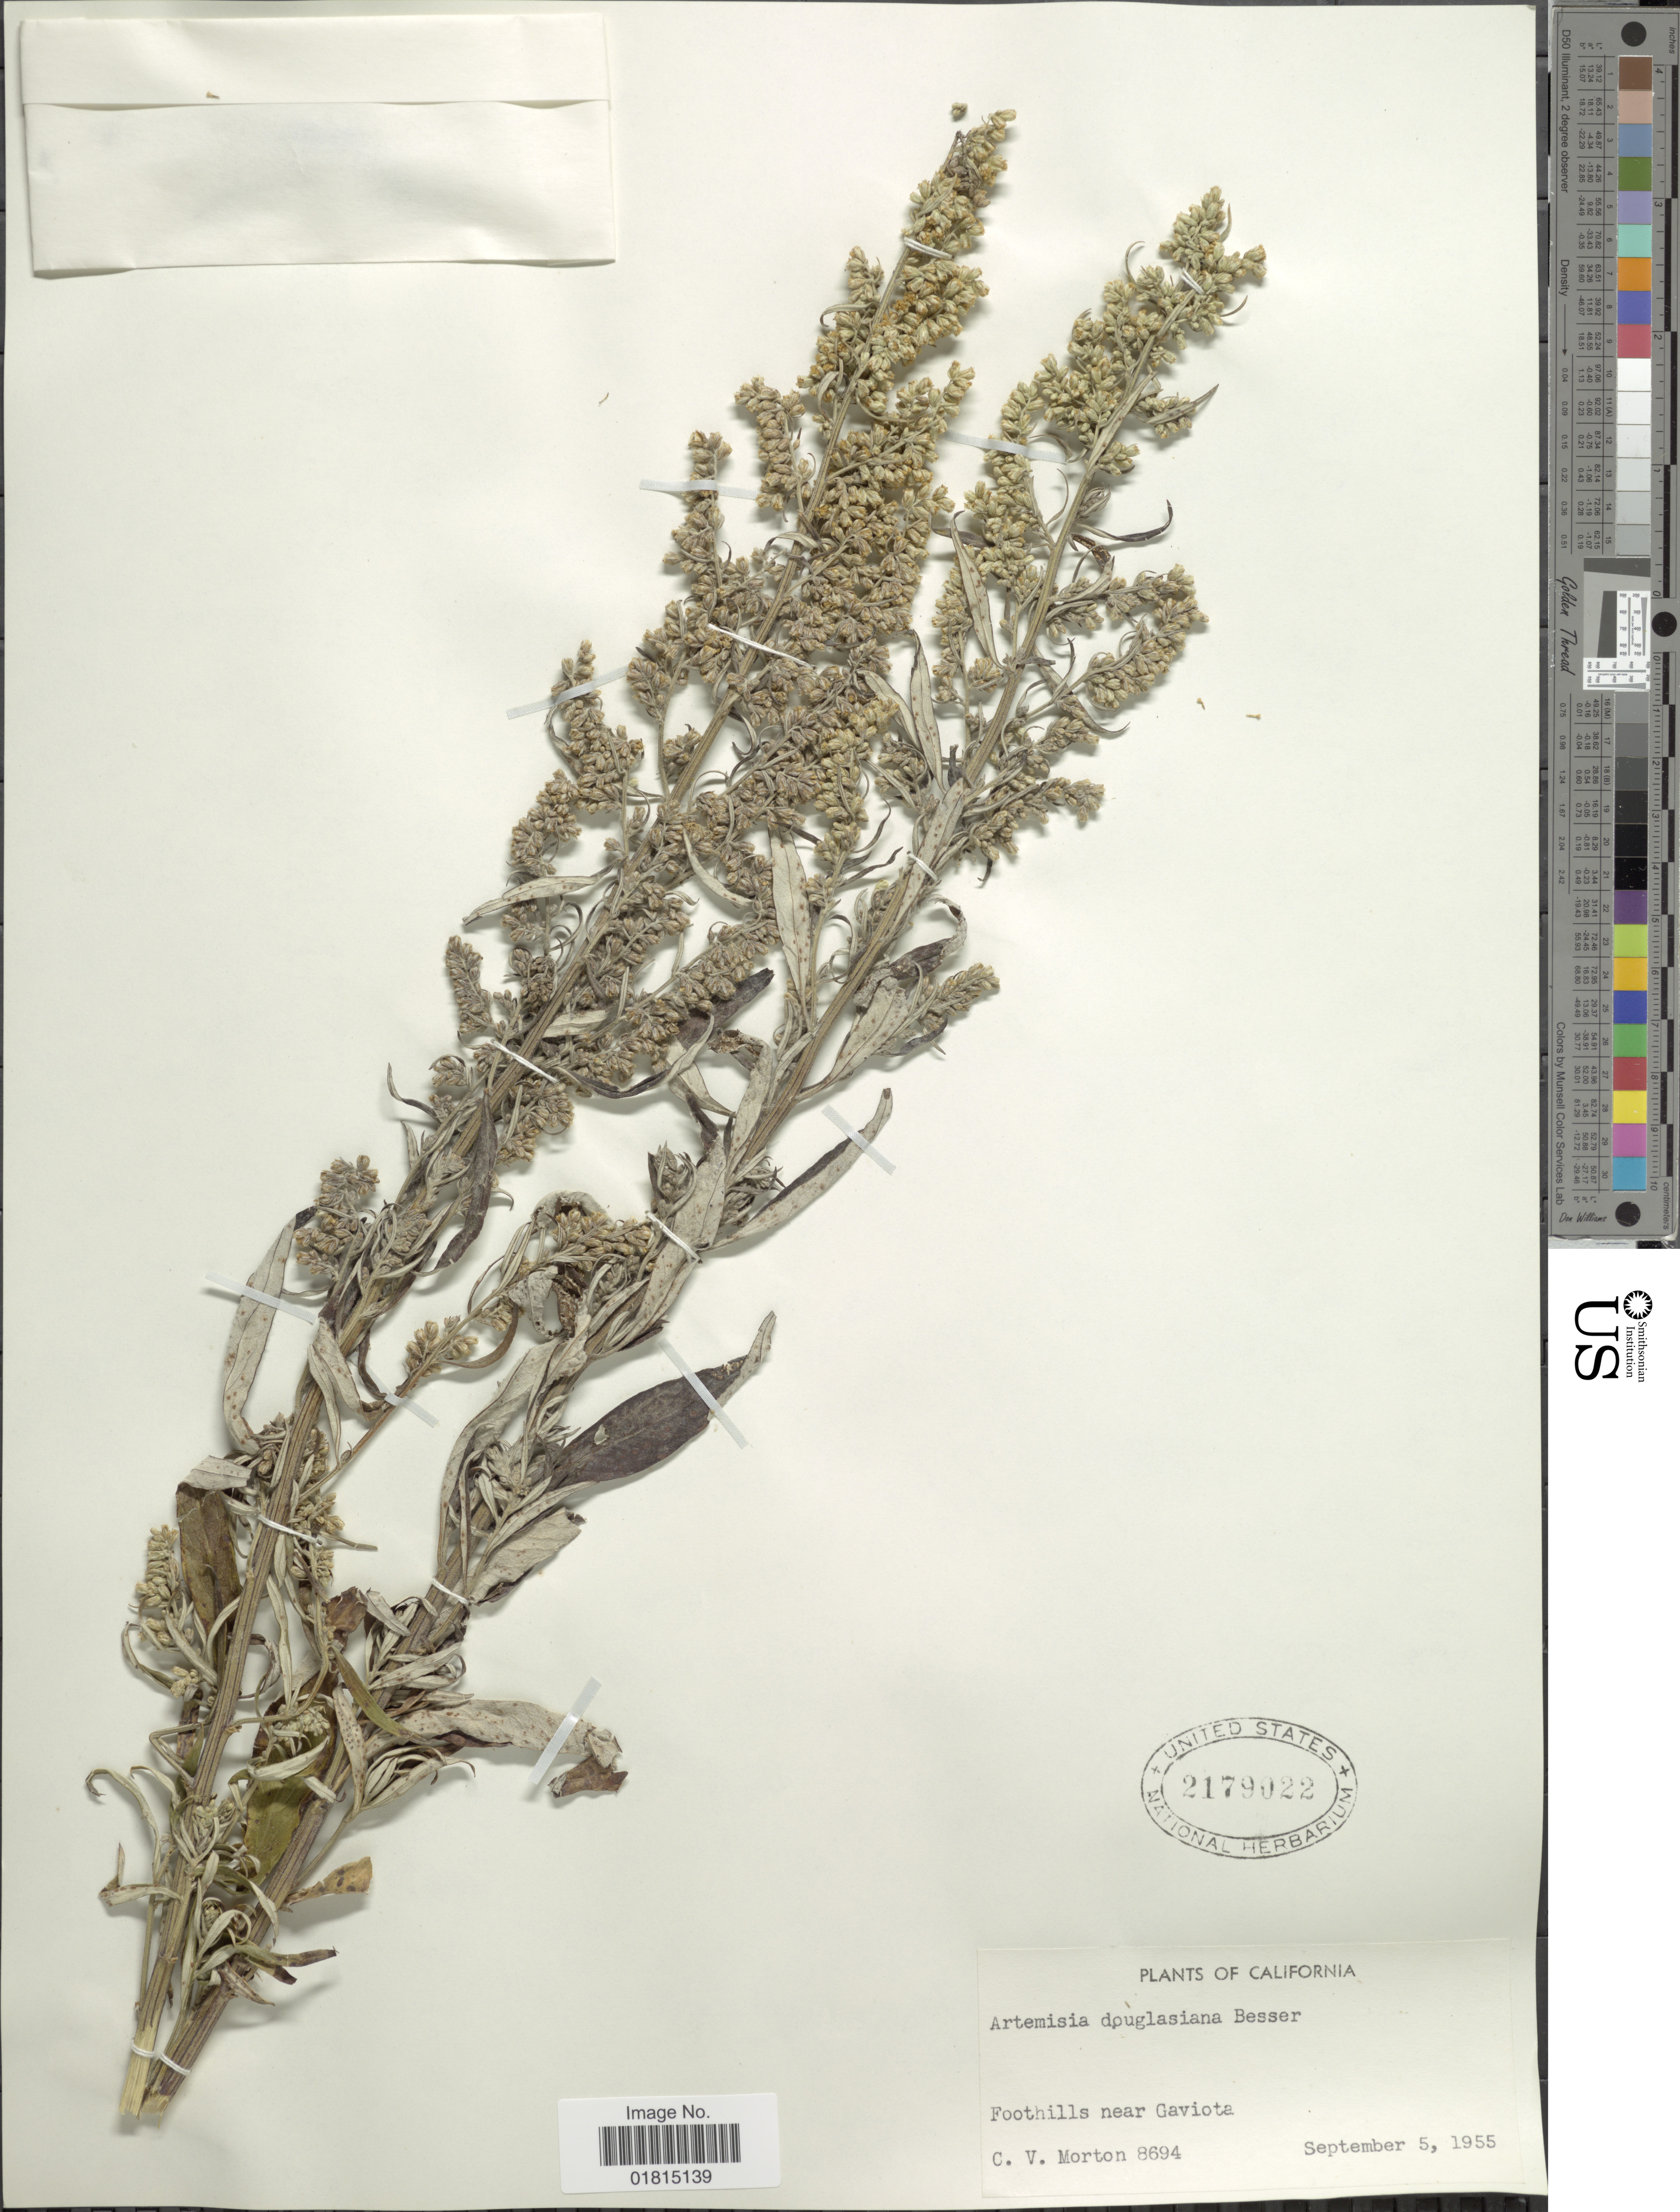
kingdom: Plantae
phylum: Tracheophyta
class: Magnoliopsida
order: Asterales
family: Asteraceae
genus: Artemisia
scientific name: Artemisia douglasiana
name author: Besser ex Hook.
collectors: C. V. Morton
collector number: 8694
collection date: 1955-09-05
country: United States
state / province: California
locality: Foothills near Gaviota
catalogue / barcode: US 2179022